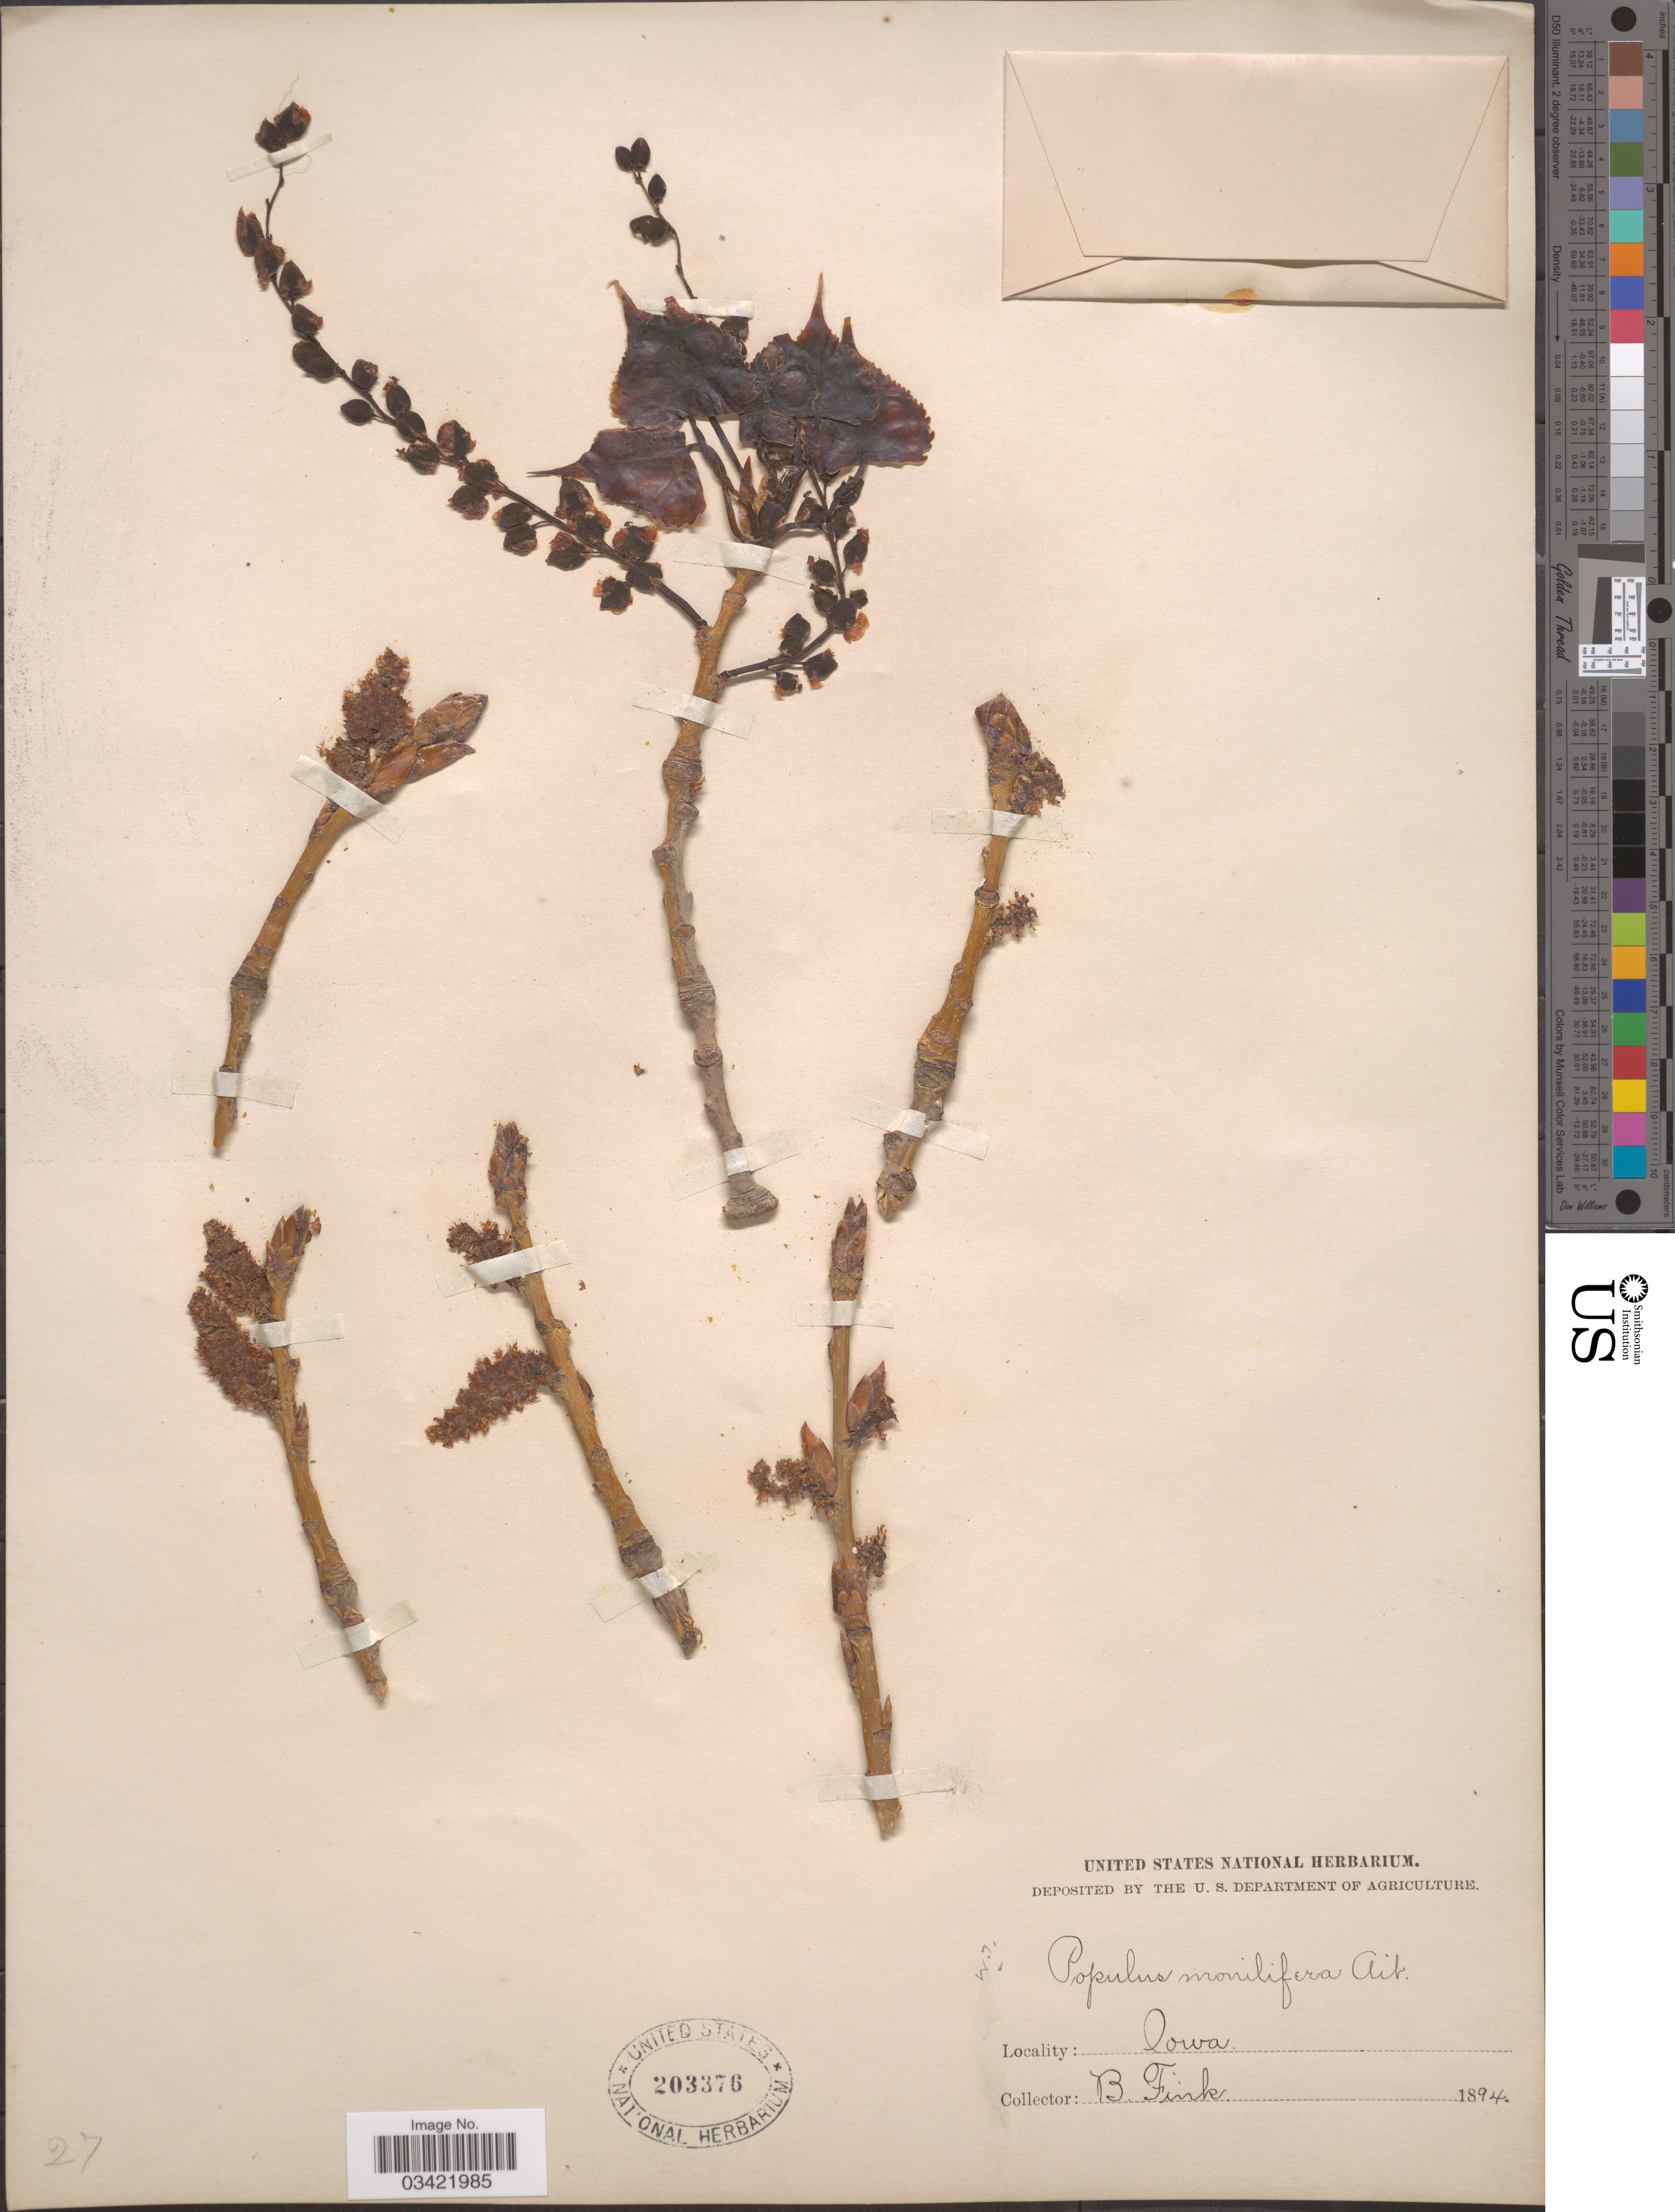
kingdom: Plantae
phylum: Tracheophyta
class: Magnoliopsida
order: Malpighiales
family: Salicaceae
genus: Populus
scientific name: Populus deltoides subsp. monilifera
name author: (Aiton) Eckenw.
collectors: B. Fink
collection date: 1894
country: United States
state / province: Iowa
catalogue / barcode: US 203376